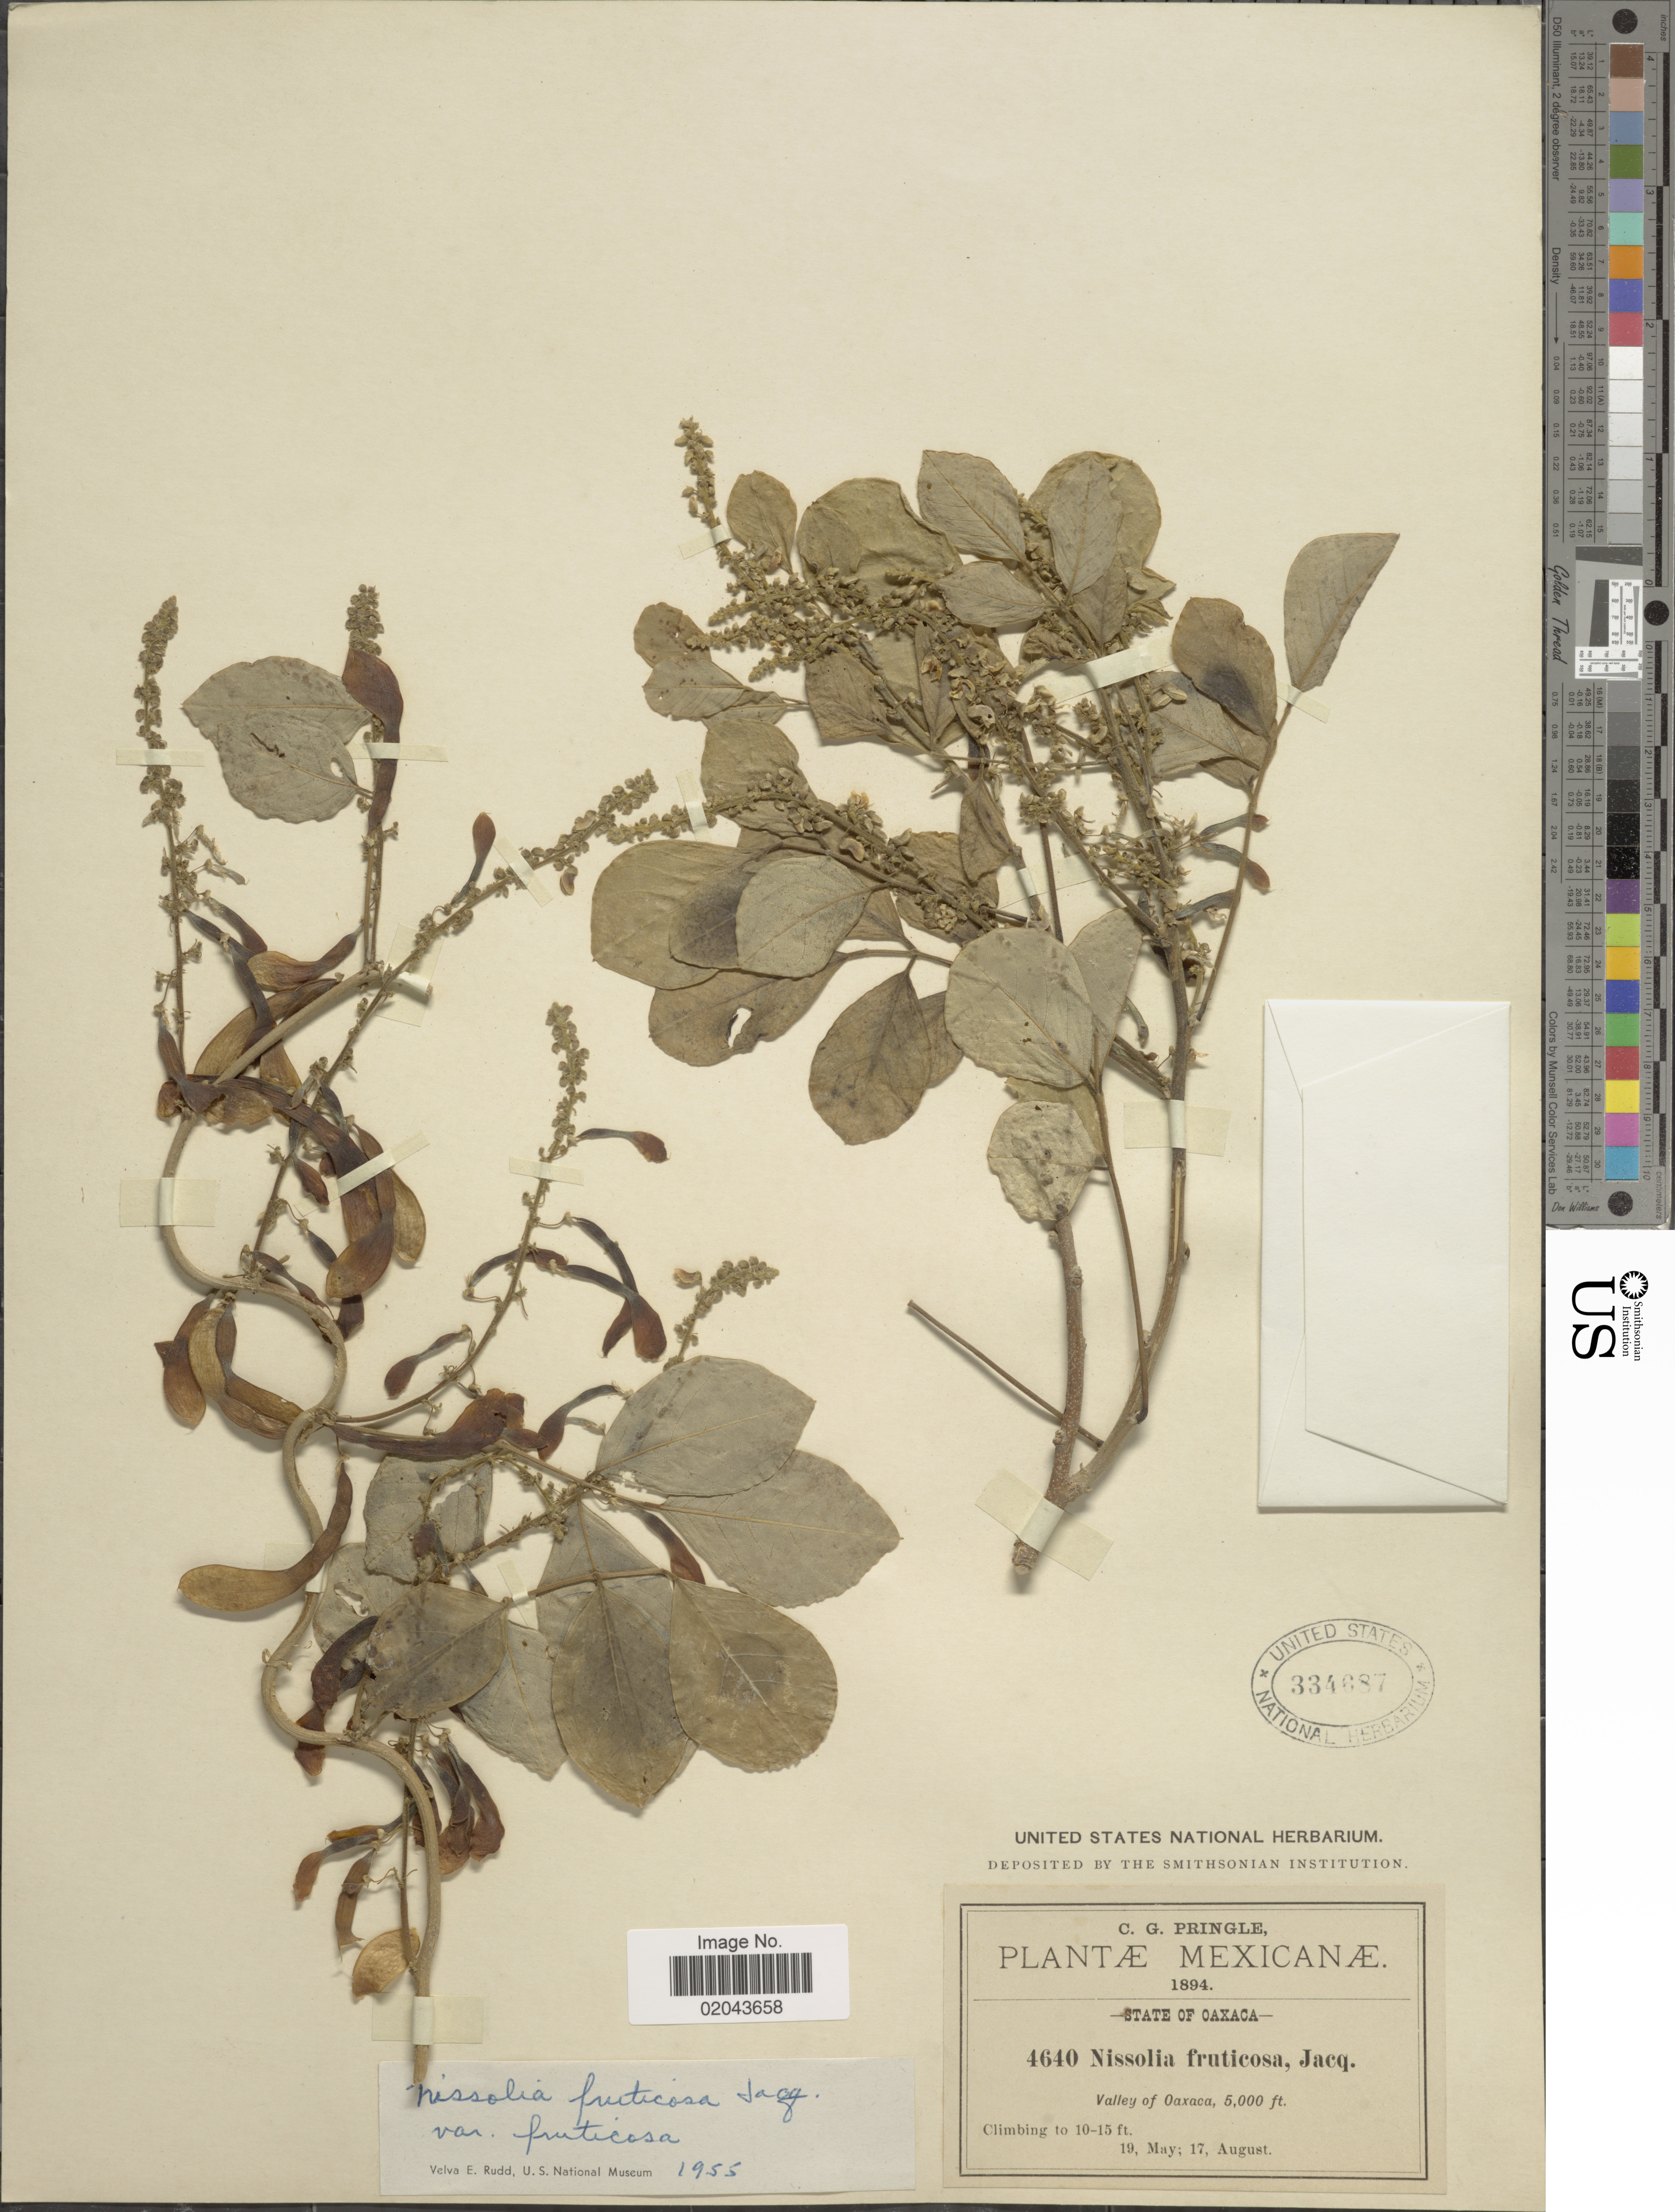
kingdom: Plantae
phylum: Tracheophyta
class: Magnoliopsida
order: Fabales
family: Fabaceae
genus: Nissolia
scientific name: Nissolia fruticosa var. fruticosa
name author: Jacq.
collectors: C. G. Pringle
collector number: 4640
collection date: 1894-05-19/1894-08-17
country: Mexico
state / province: Oaxaca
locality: Valley of Oaxaca, Climbing.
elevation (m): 1524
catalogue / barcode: US 334687